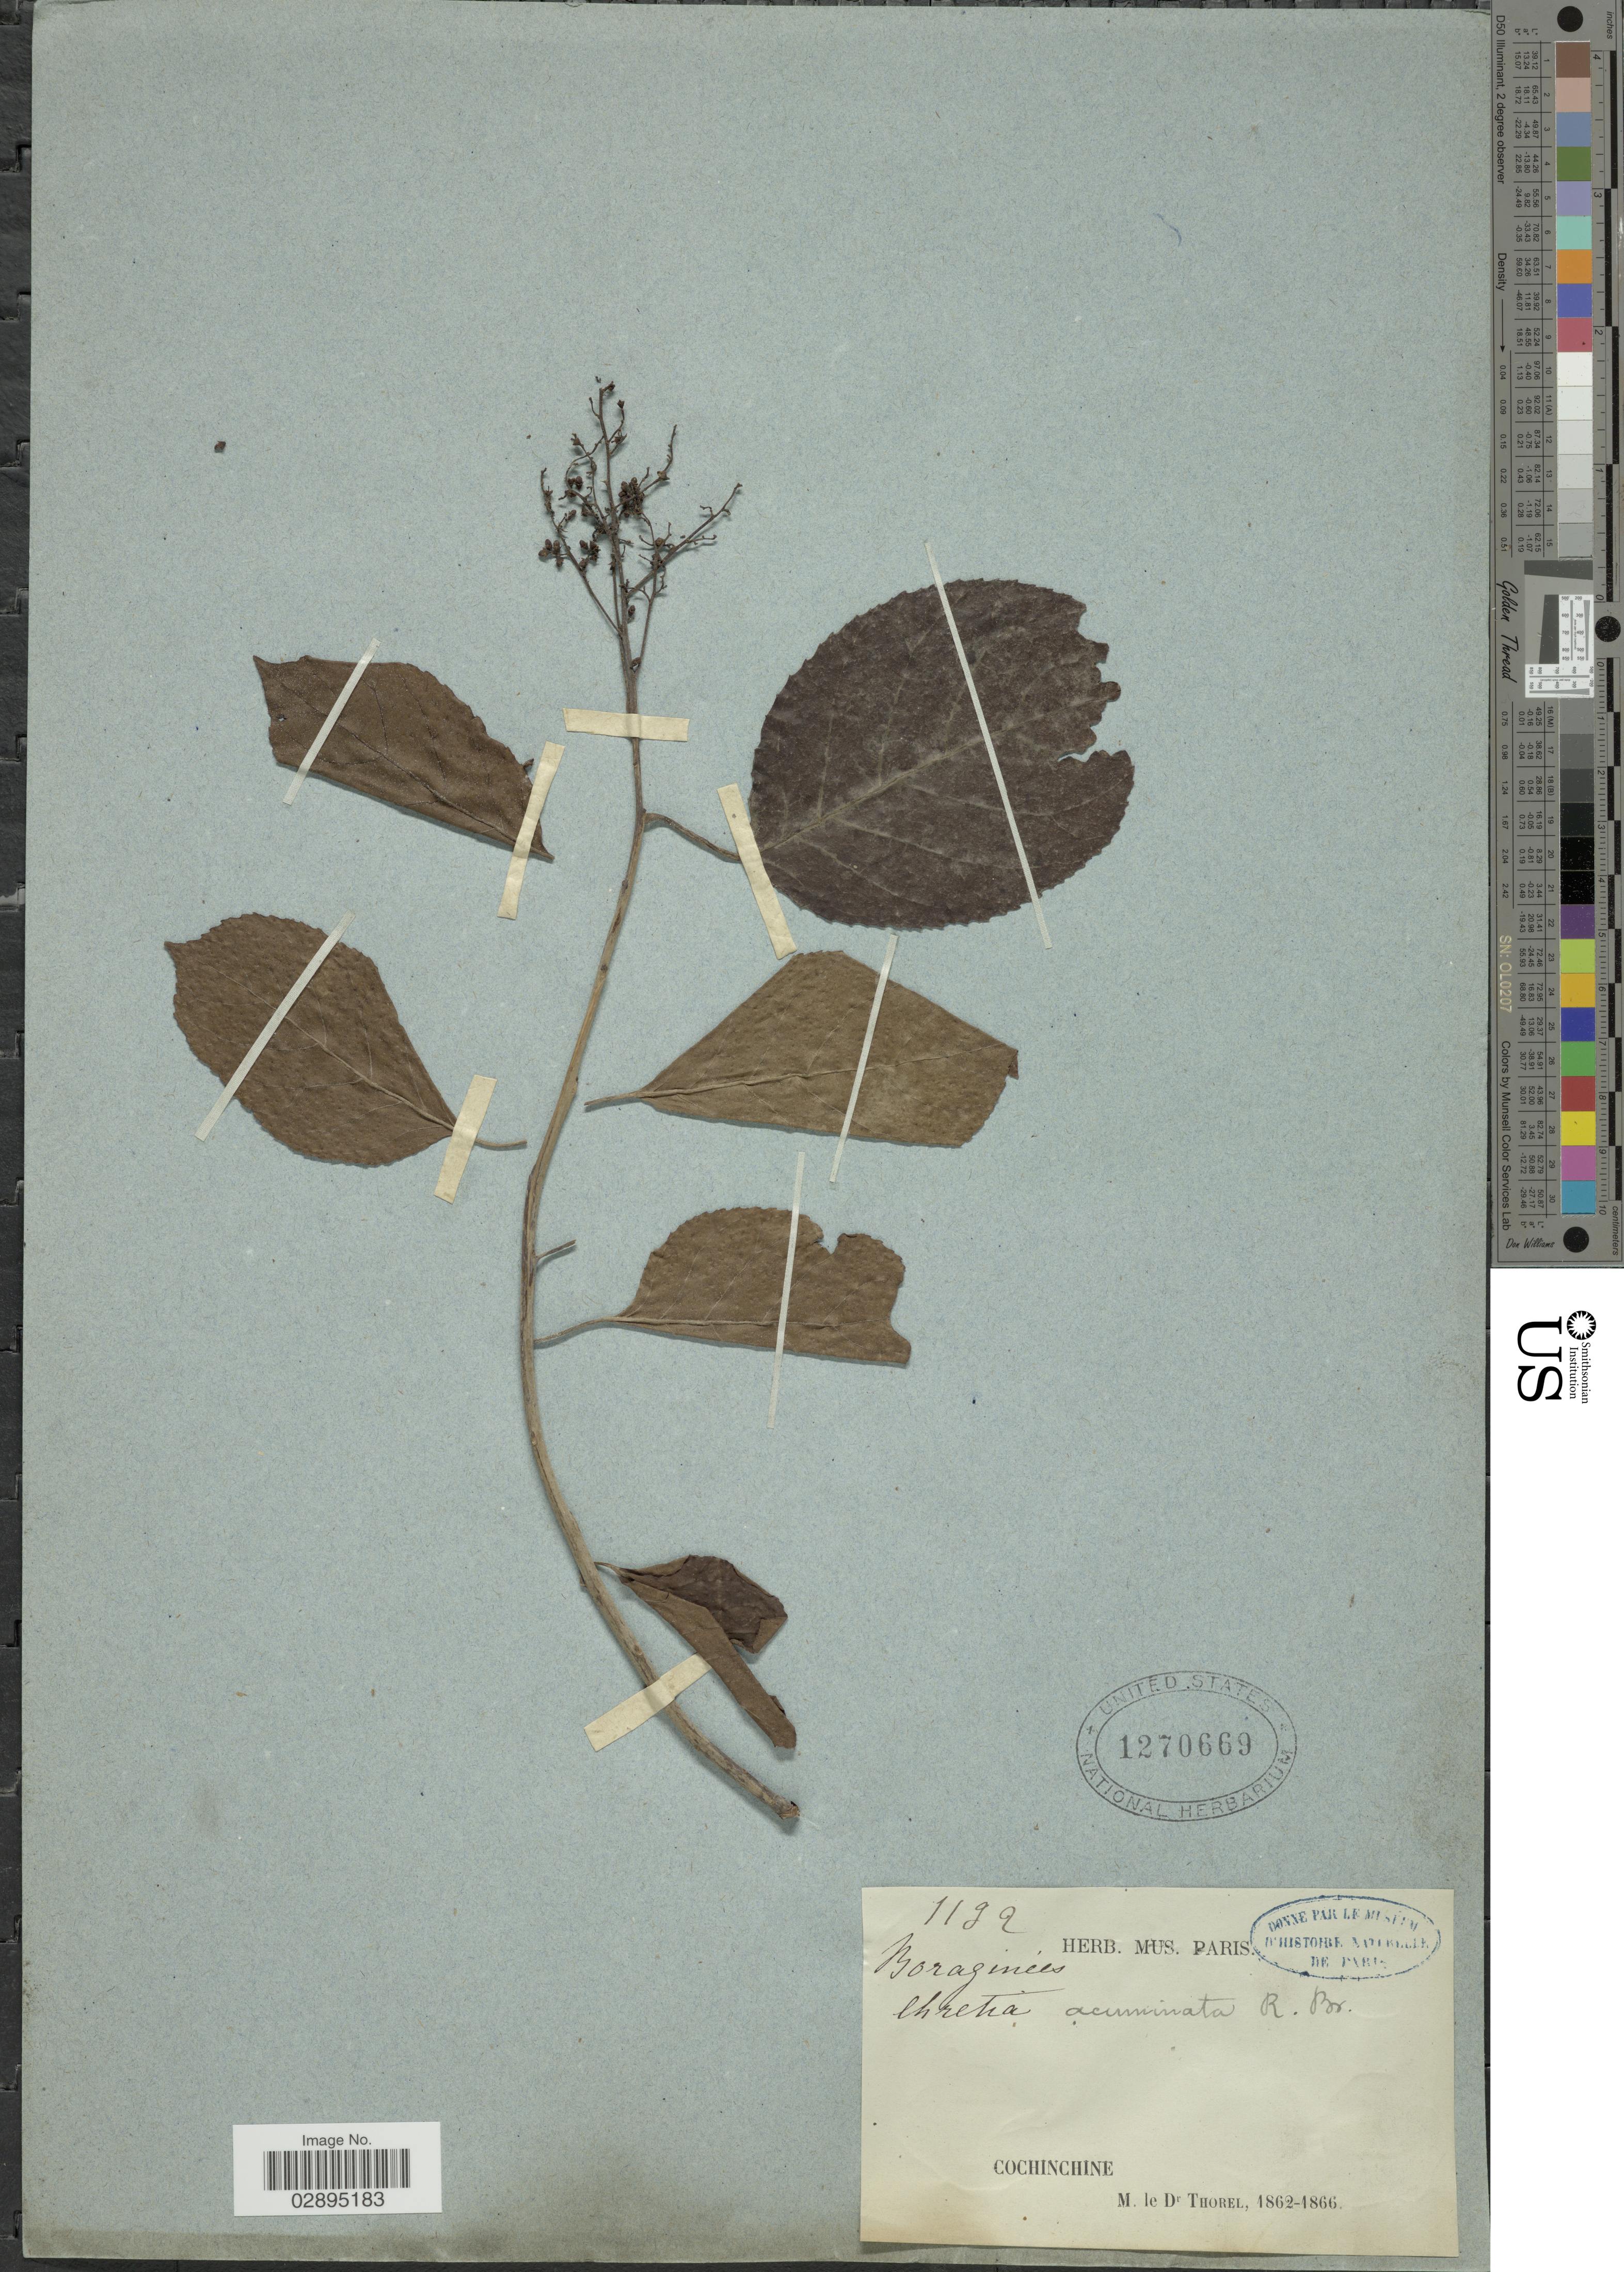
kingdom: Plantae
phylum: Tracheophyta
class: Magnoliopsida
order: Boraginales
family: Ehretiaceae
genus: Ehretia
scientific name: Ehretia acuminata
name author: R. Br.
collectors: C. Thorel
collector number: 119a*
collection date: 1862/1866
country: Vietnam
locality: Cochinchine.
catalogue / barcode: US 1270669